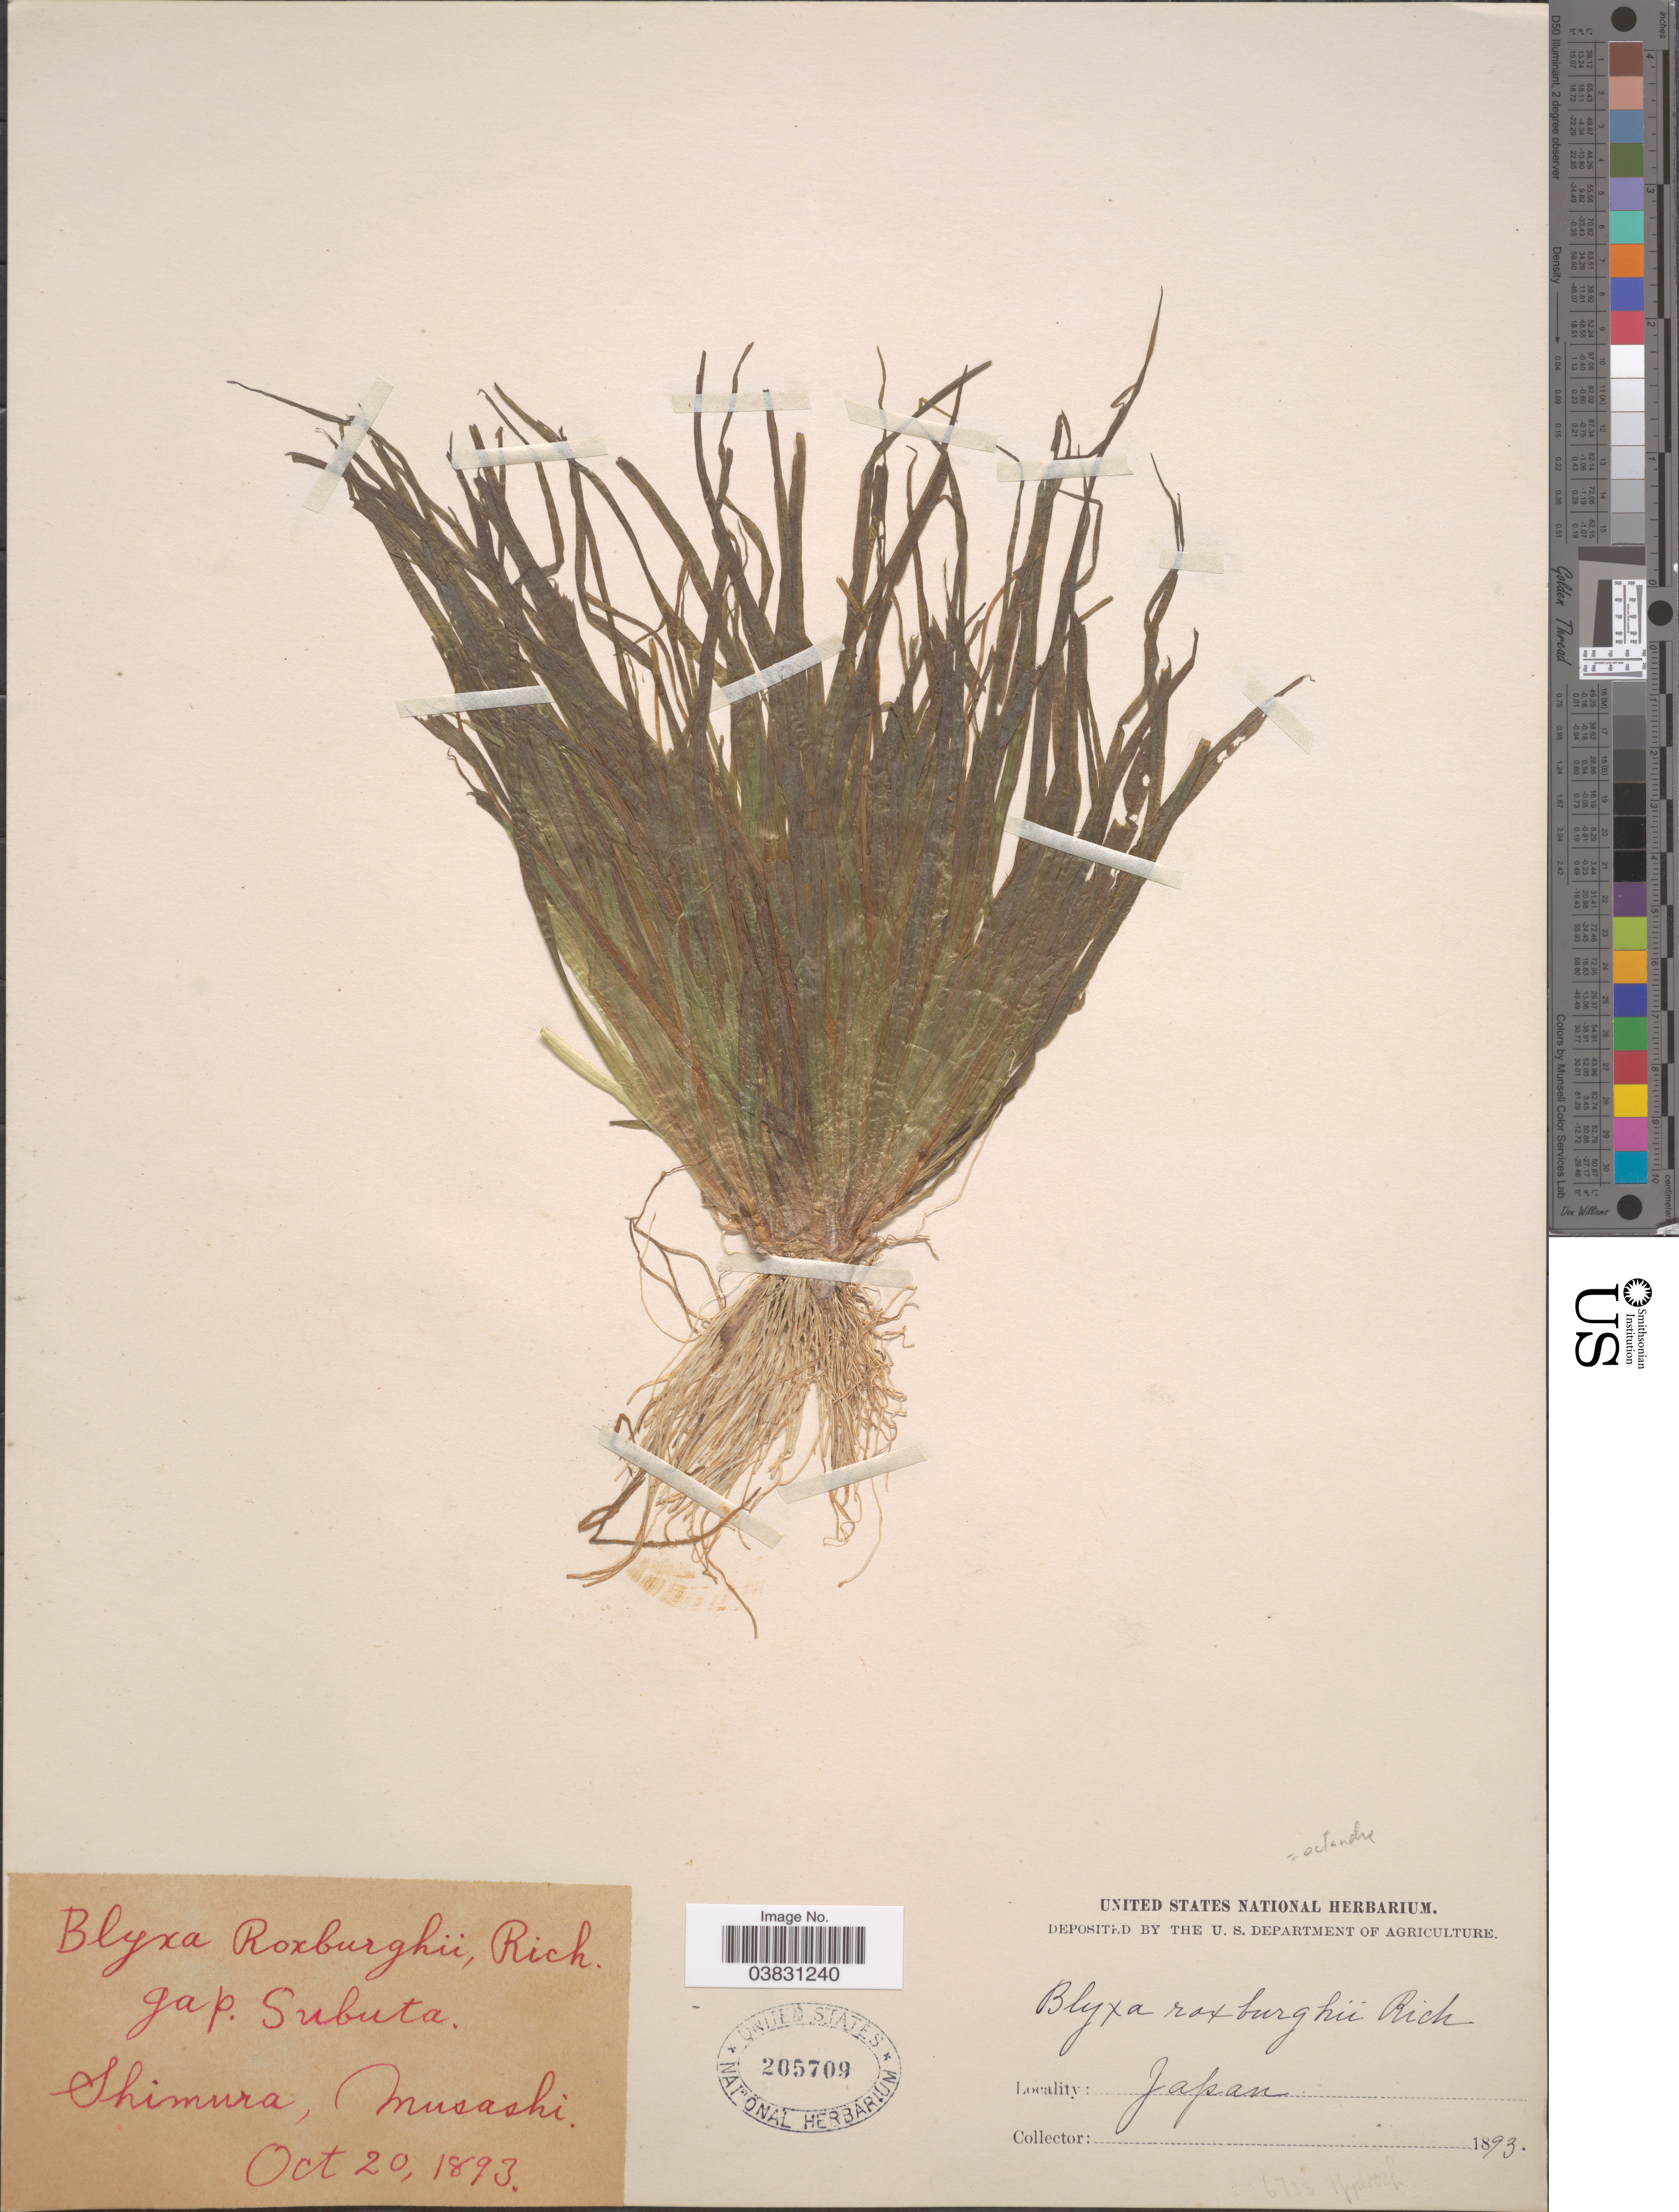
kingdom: Plantae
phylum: Tracheophyta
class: Liliopsida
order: Alismatales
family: Hydrocharitaceae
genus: Blyxa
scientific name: Blyxa octandra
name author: (Roxb.) Planch. ex Thwaites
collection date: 1893-10-20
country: Japan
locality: Shimura, Musashi.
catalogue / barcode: US 205709